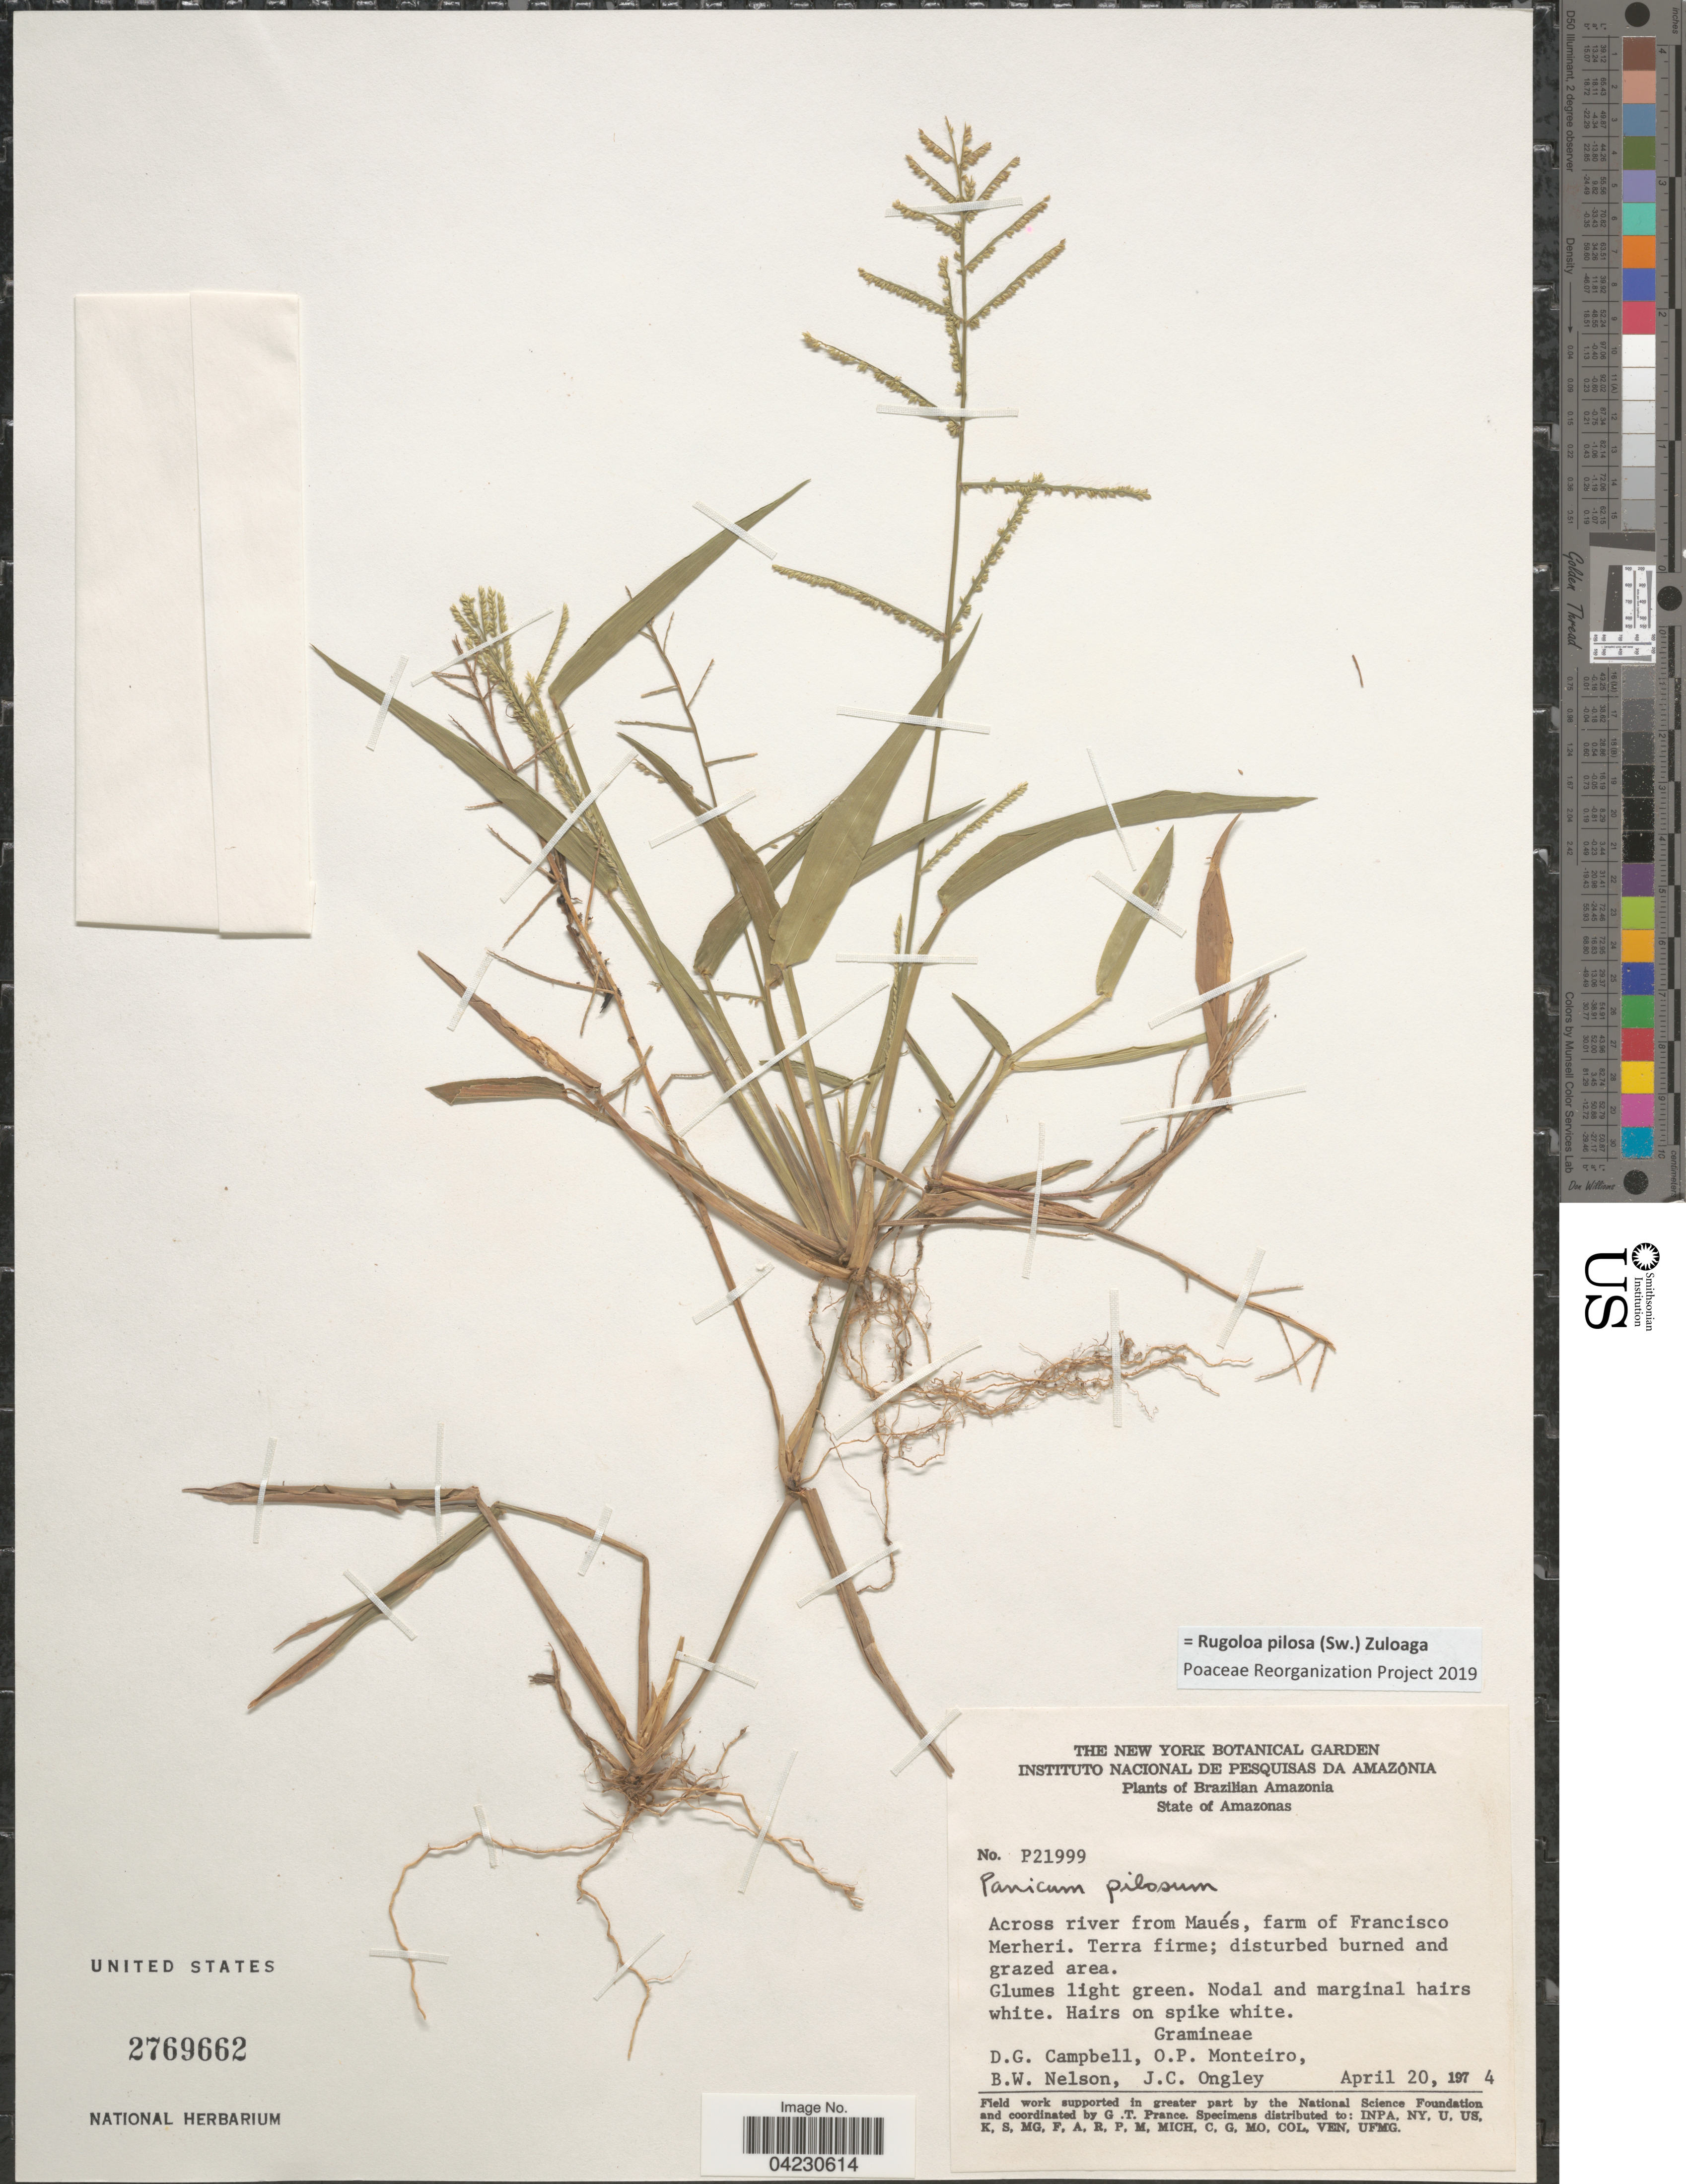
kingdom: Plantae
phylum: Tracheophyta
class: Liliopsida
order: Poales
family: Poaceae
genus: Rugoloa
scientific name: Rugoloa pilosa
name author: (Sw.) Zuloaga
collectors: D. G. Campbell, O. P. Monteiro, B. W. Nelson & J. C. Ongley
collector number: P21999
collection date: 1974-04-20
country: Colombia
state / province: Amazônas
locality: Brazilian Amazonia. Across river from Maués, farm of Francisco Merheri.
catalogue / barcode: US 2769662